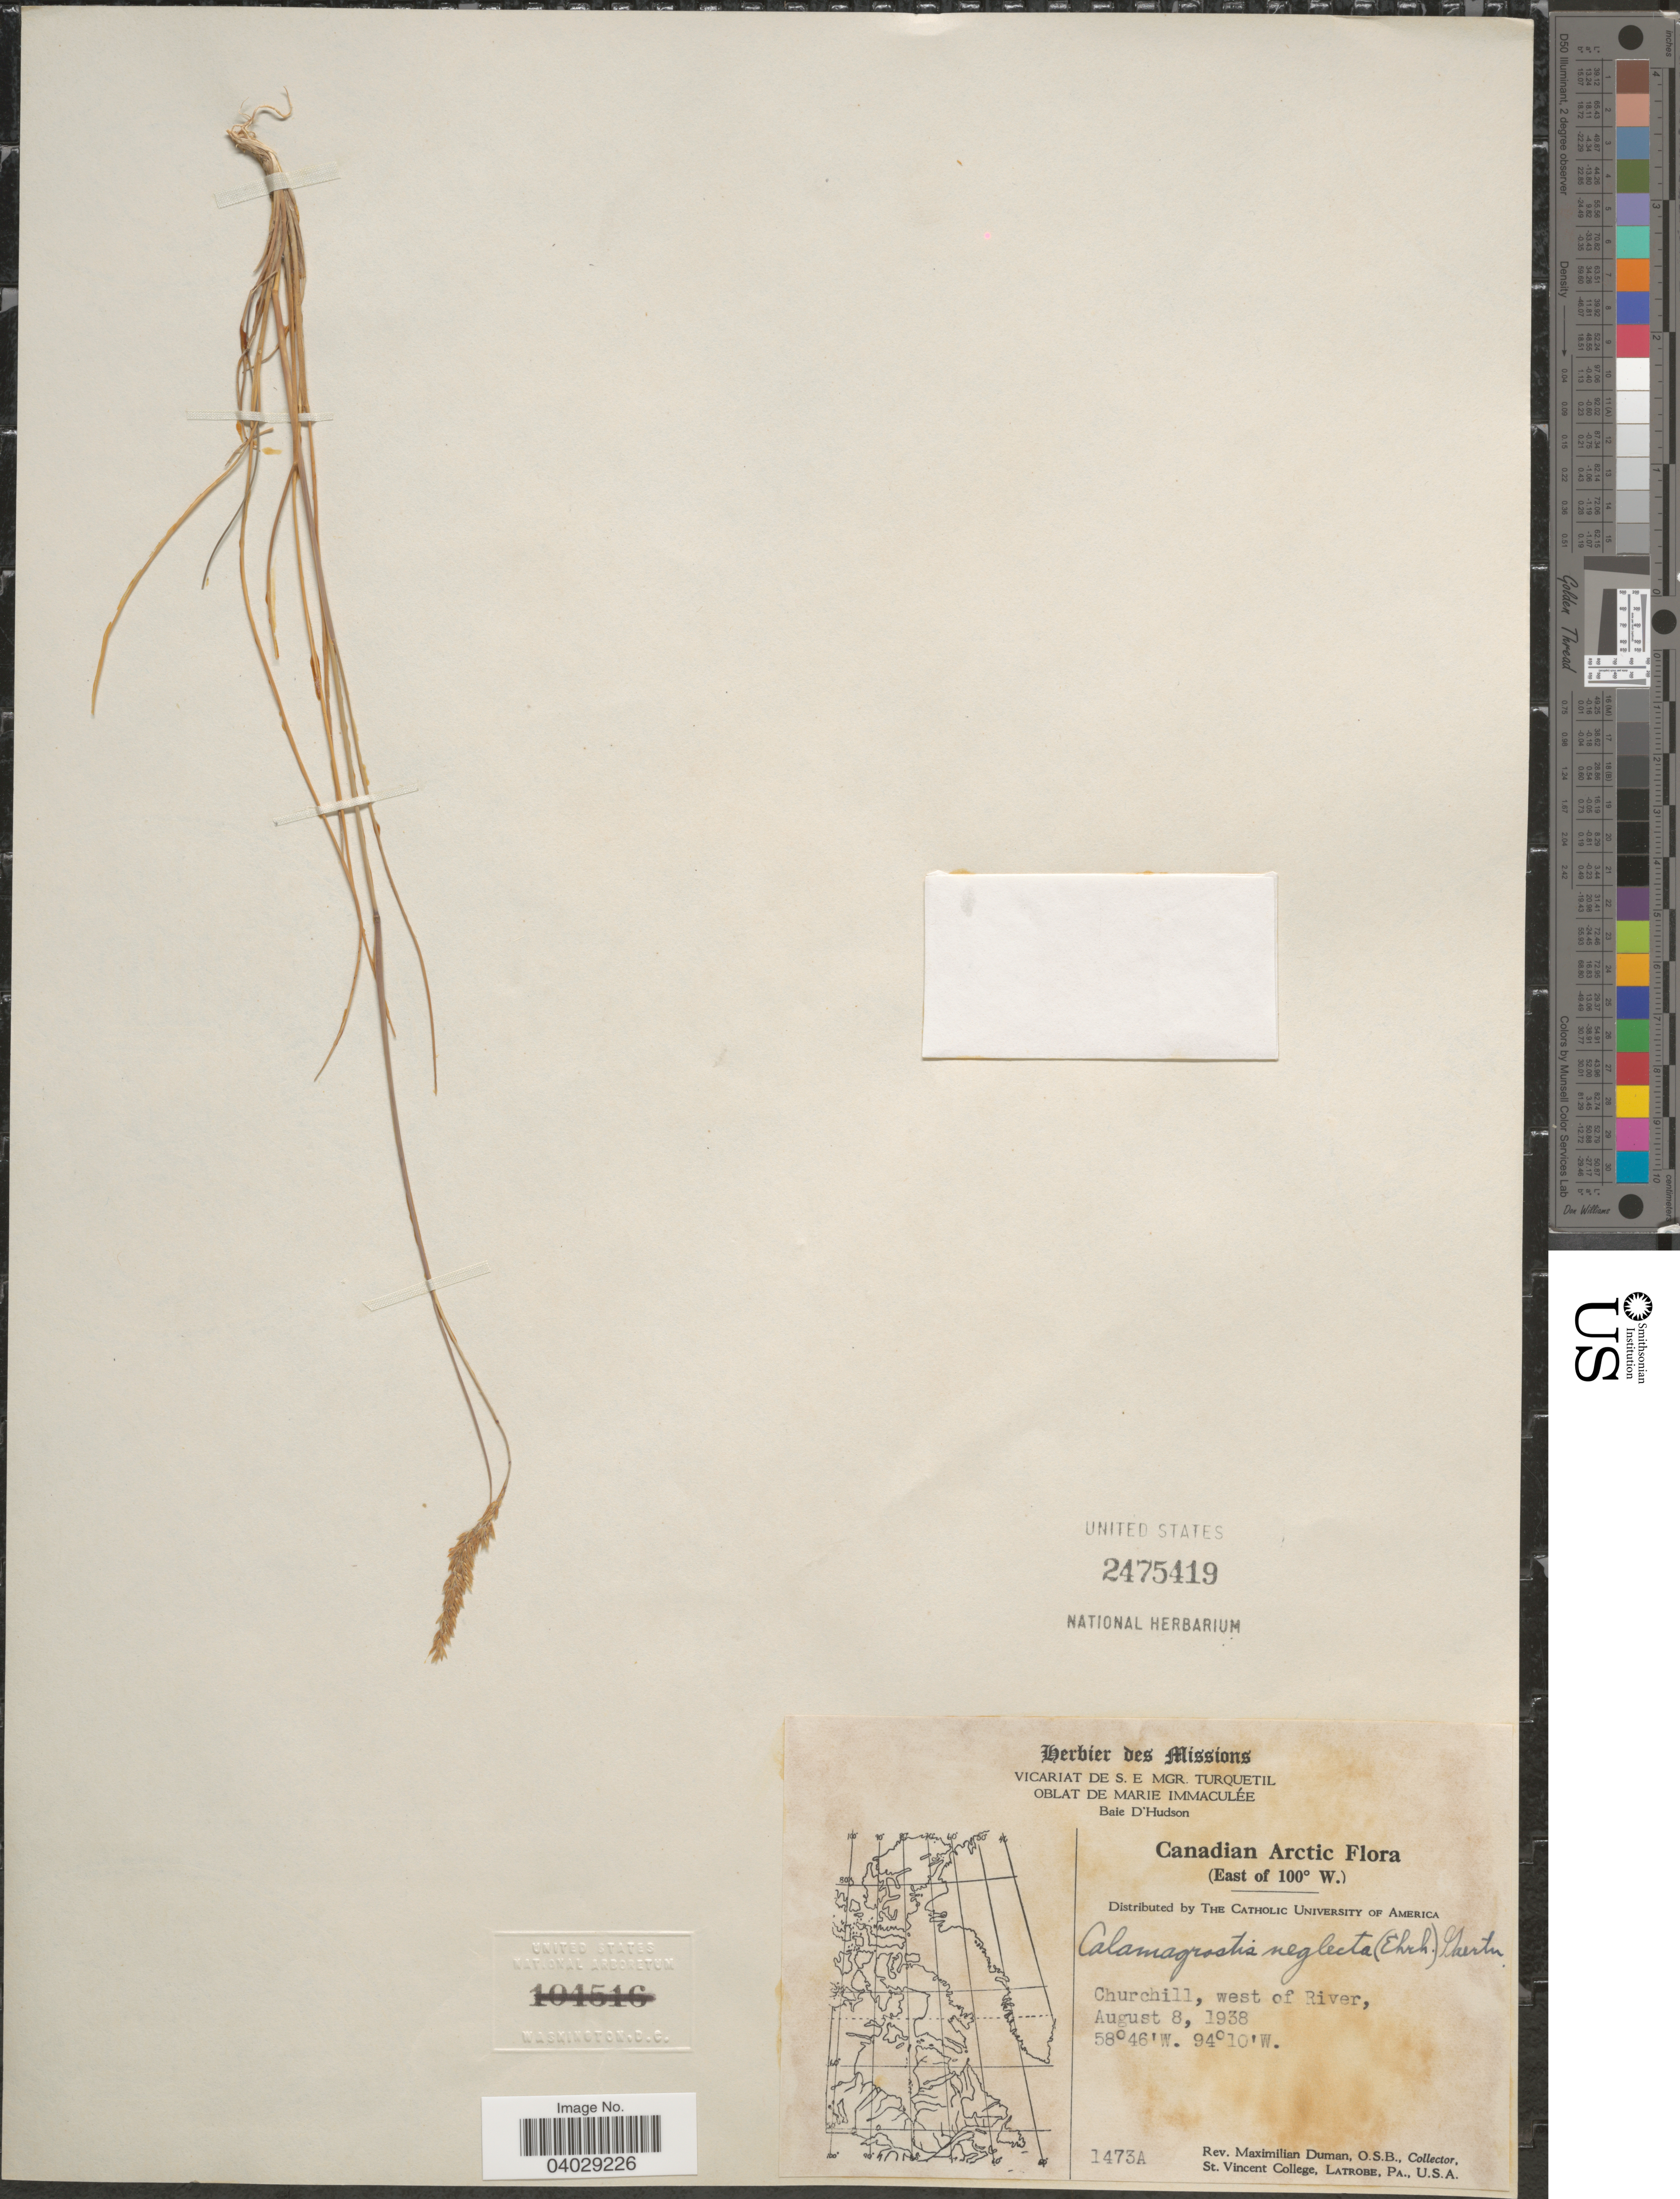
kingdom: Plantae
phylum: Tracheophyta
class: Liliopsida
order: Poales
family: Poaceae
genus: Calamagrostis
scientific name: Calamagrostis neglecta (Ehrh.) Gaertner et al.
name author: (Ehrhart) G. Gaertn. et al.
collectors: M. Duman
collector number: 1473A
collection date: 1938-08-08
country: Canada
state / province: Manitoba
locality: Canadian Arctic. (East of 100° W.) Churchill; west of River.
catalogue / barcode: US 2475419